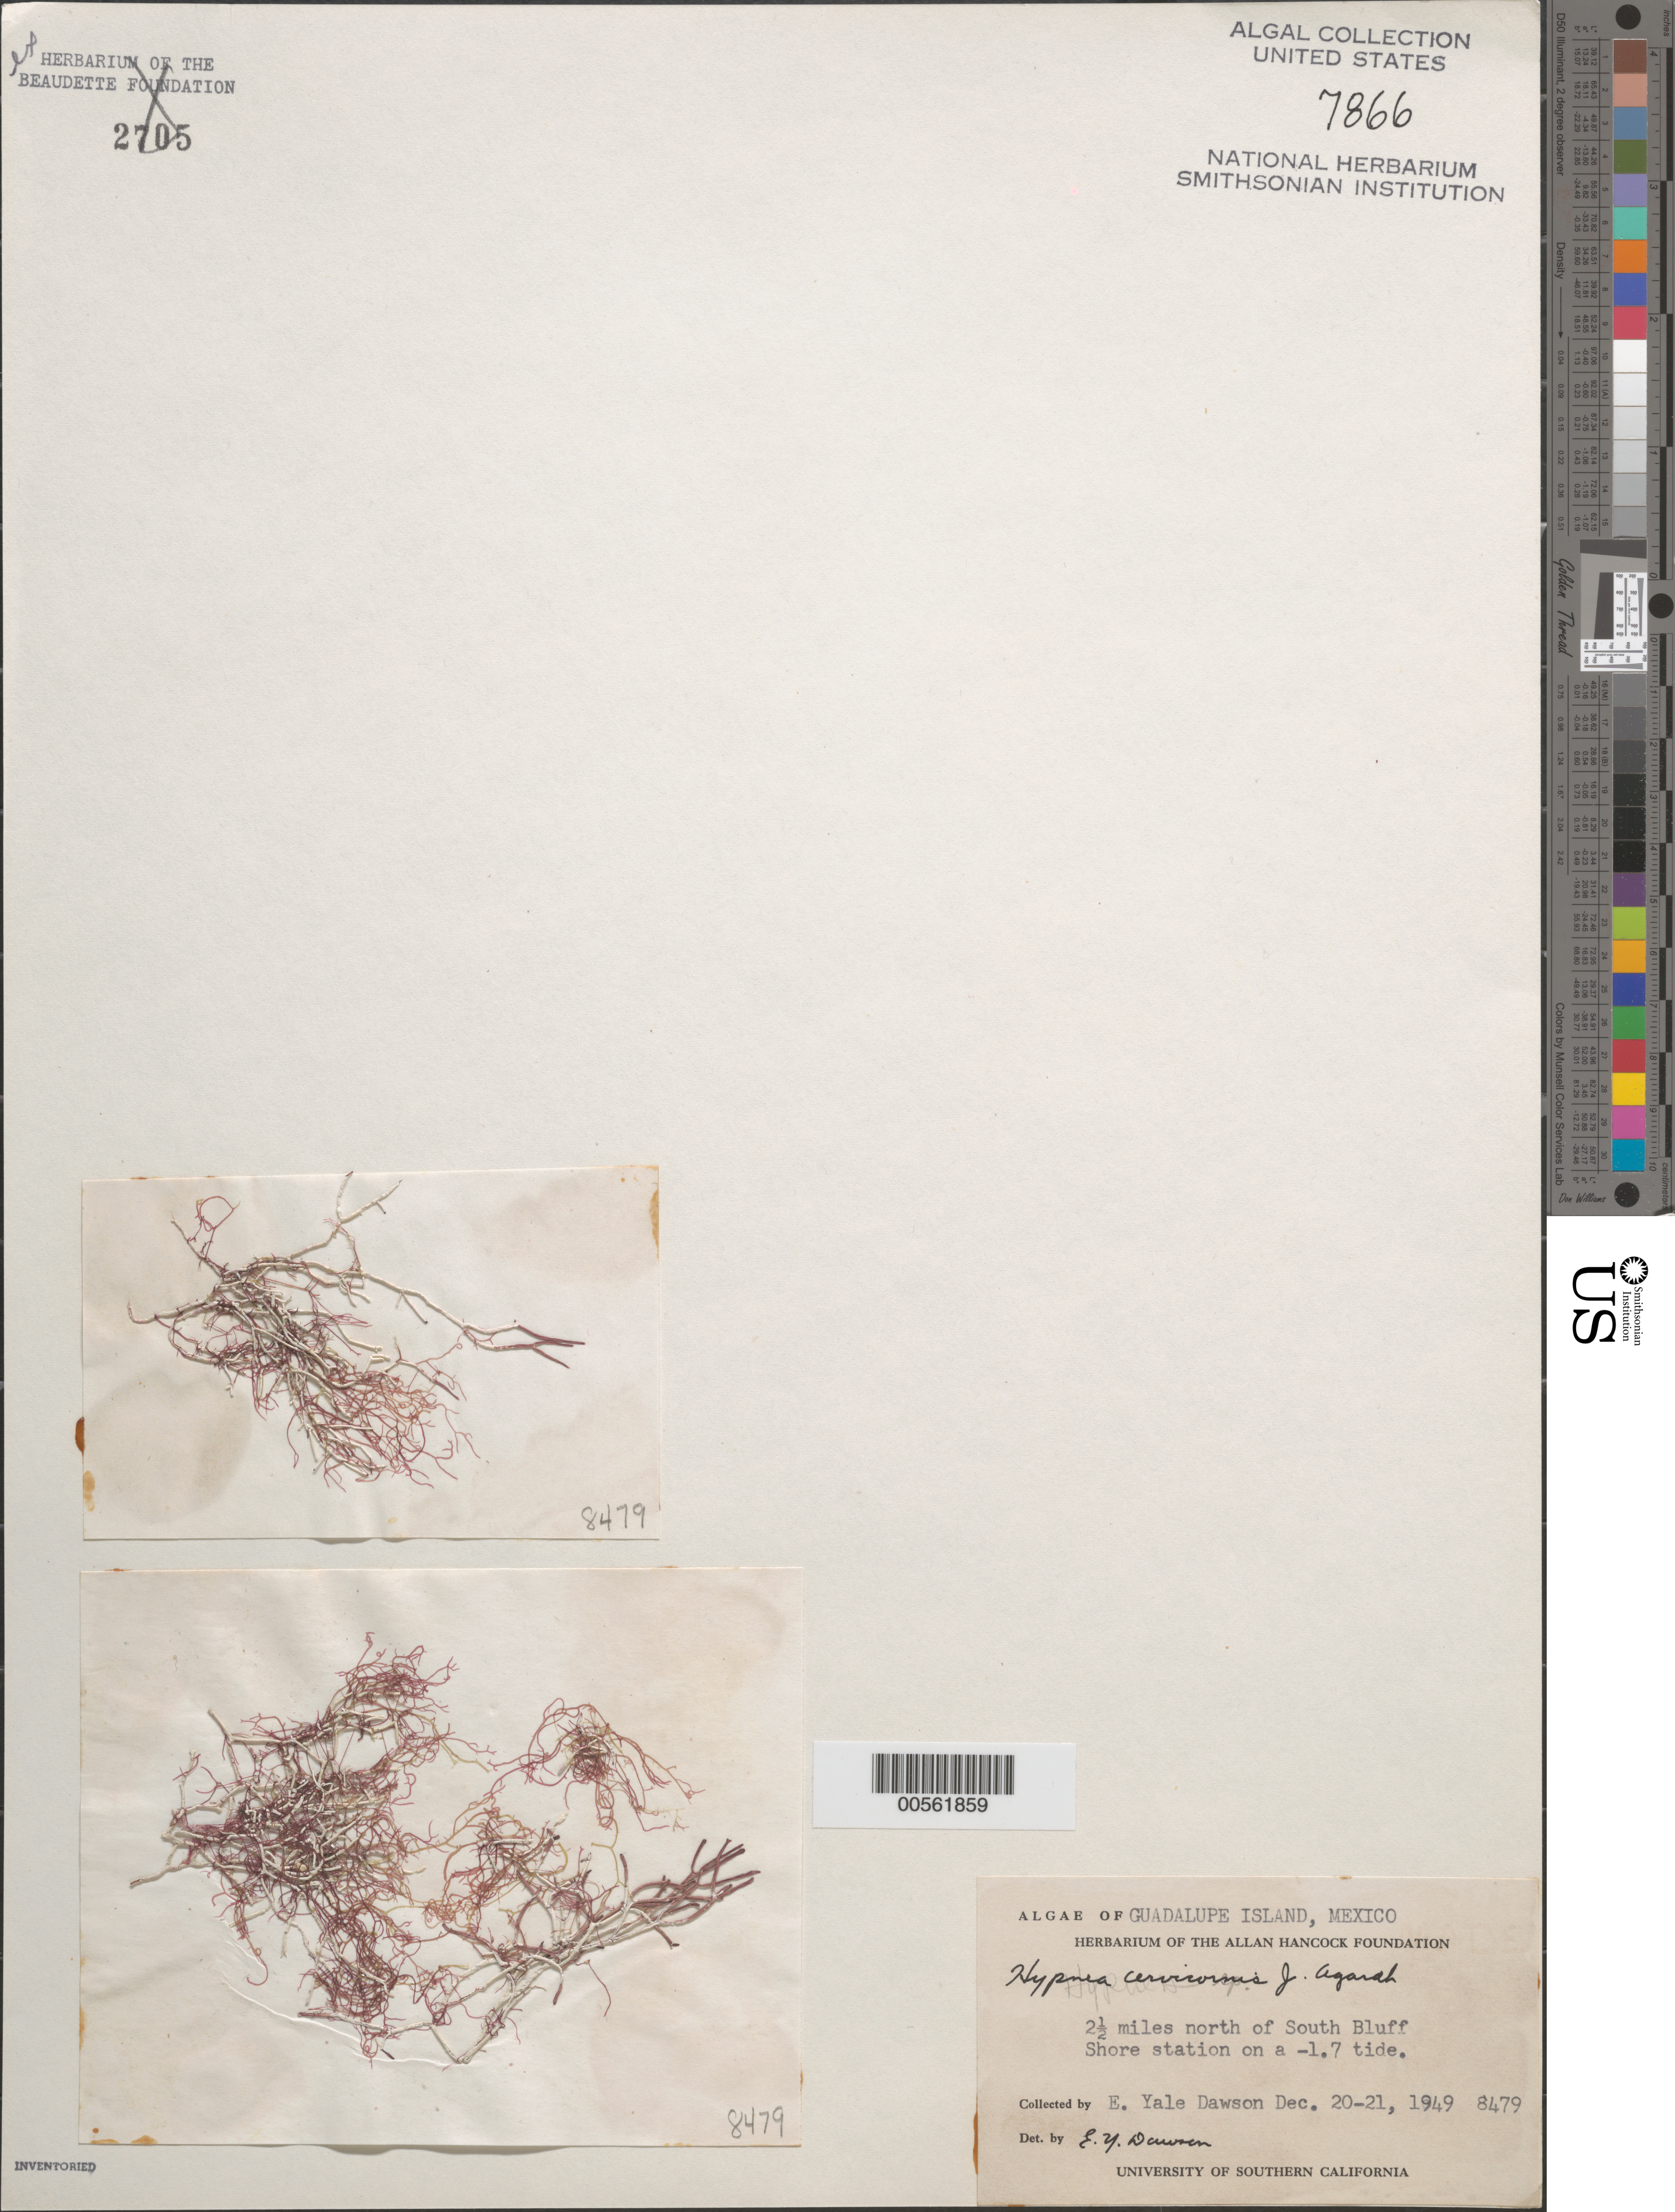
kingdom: Plantae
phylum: Rhodophyta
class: Florideophyceae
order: Gigartinales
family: Cystocloniaceae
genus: Hypnea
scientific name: Hypnea cervicornis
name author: J. Agardh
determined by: Dawson, E. Y.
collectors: E. Y. Dawson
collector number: EYD 8479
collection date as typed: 20 Dec 1949 TO 21 Dec 1949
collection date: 1949-12-20/1949-12-21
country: Mexico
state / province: Baja California Norte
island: Isla Guadalupe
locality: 2.5 miles north of South Bluff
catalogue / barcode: US 7866